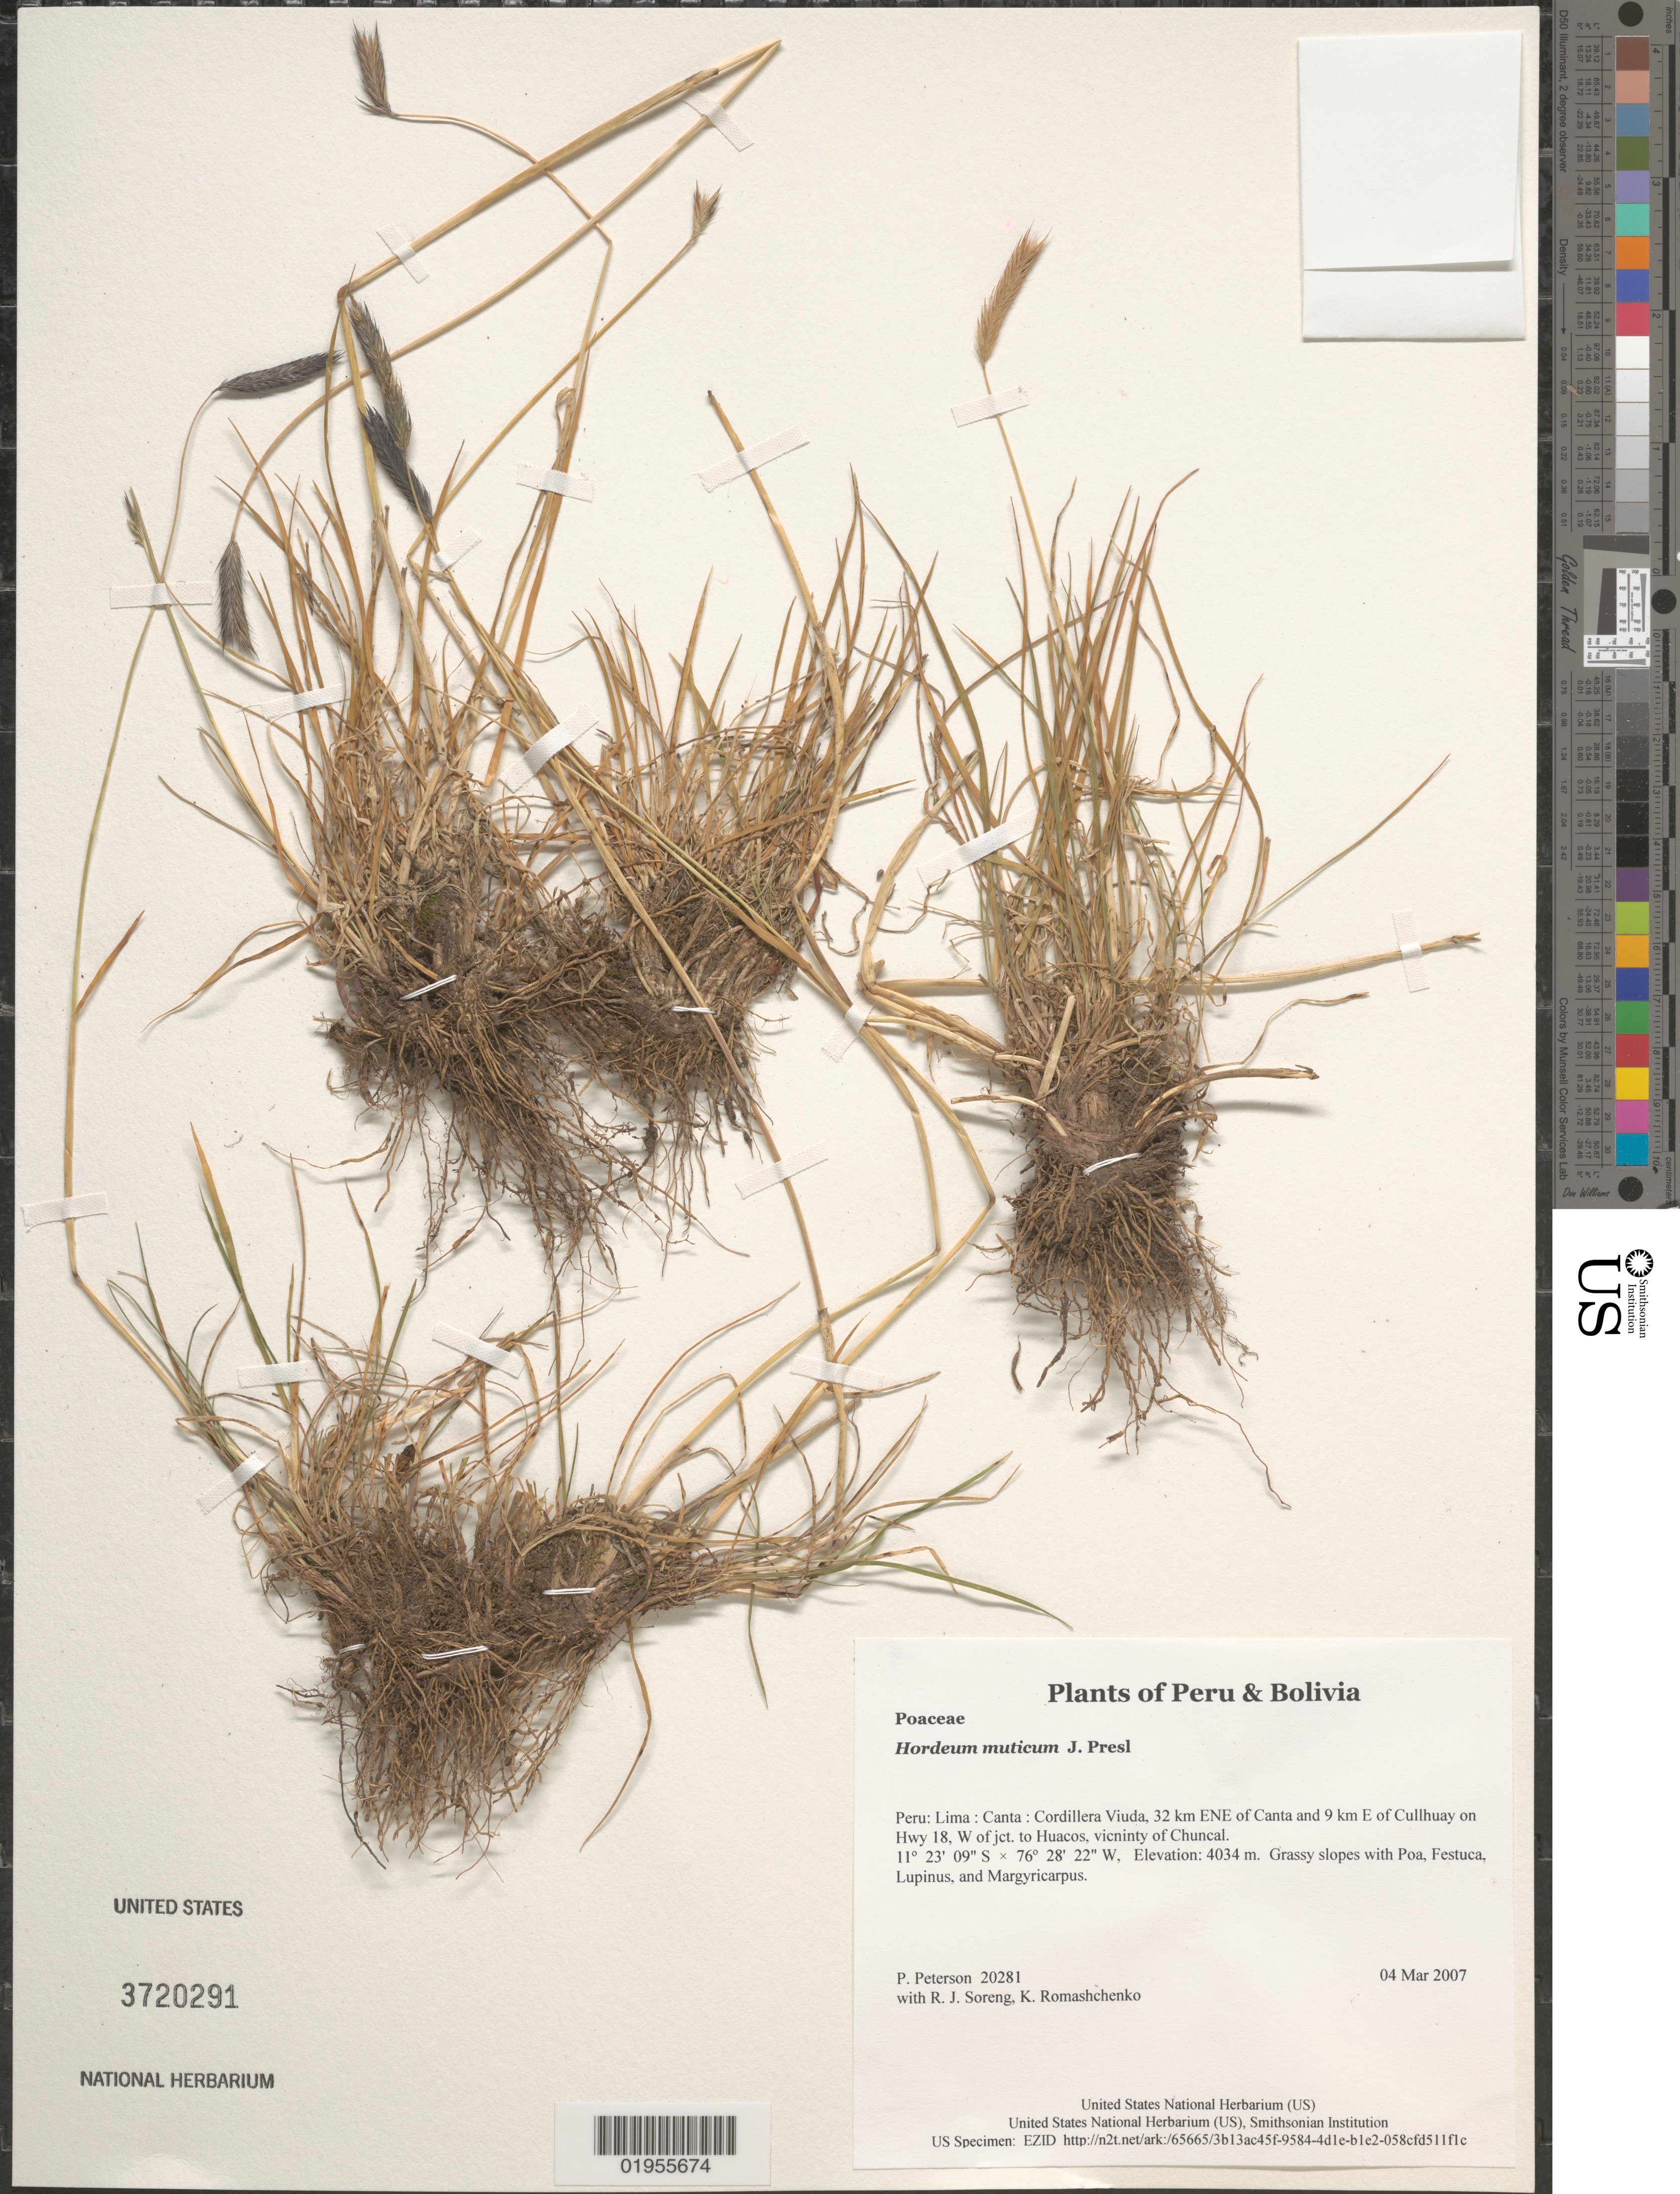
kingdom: Plantae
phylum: Tracheophyta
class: Liliopsida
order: Poales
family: Poaceae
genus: Hordeum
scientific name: Hordeum muticum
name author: J. Presl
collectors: P. M. Peterson, R. J. Soreng & K. Romashchenko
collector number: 20281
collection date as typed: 04 Mar 2007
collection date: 2007-03-04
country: Peru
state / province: Lima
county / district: Canta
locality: Cordillera Viuda, 32 km ENE of Canta and 9 km E of Cullhuay on Hwy 18, W of jct. to Huacos, vicinity of Chuncal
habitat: Grassy slopes with Poa, Festuca, Lupinus, and Margyricarpus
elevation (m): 4034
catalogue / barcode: US 3720291